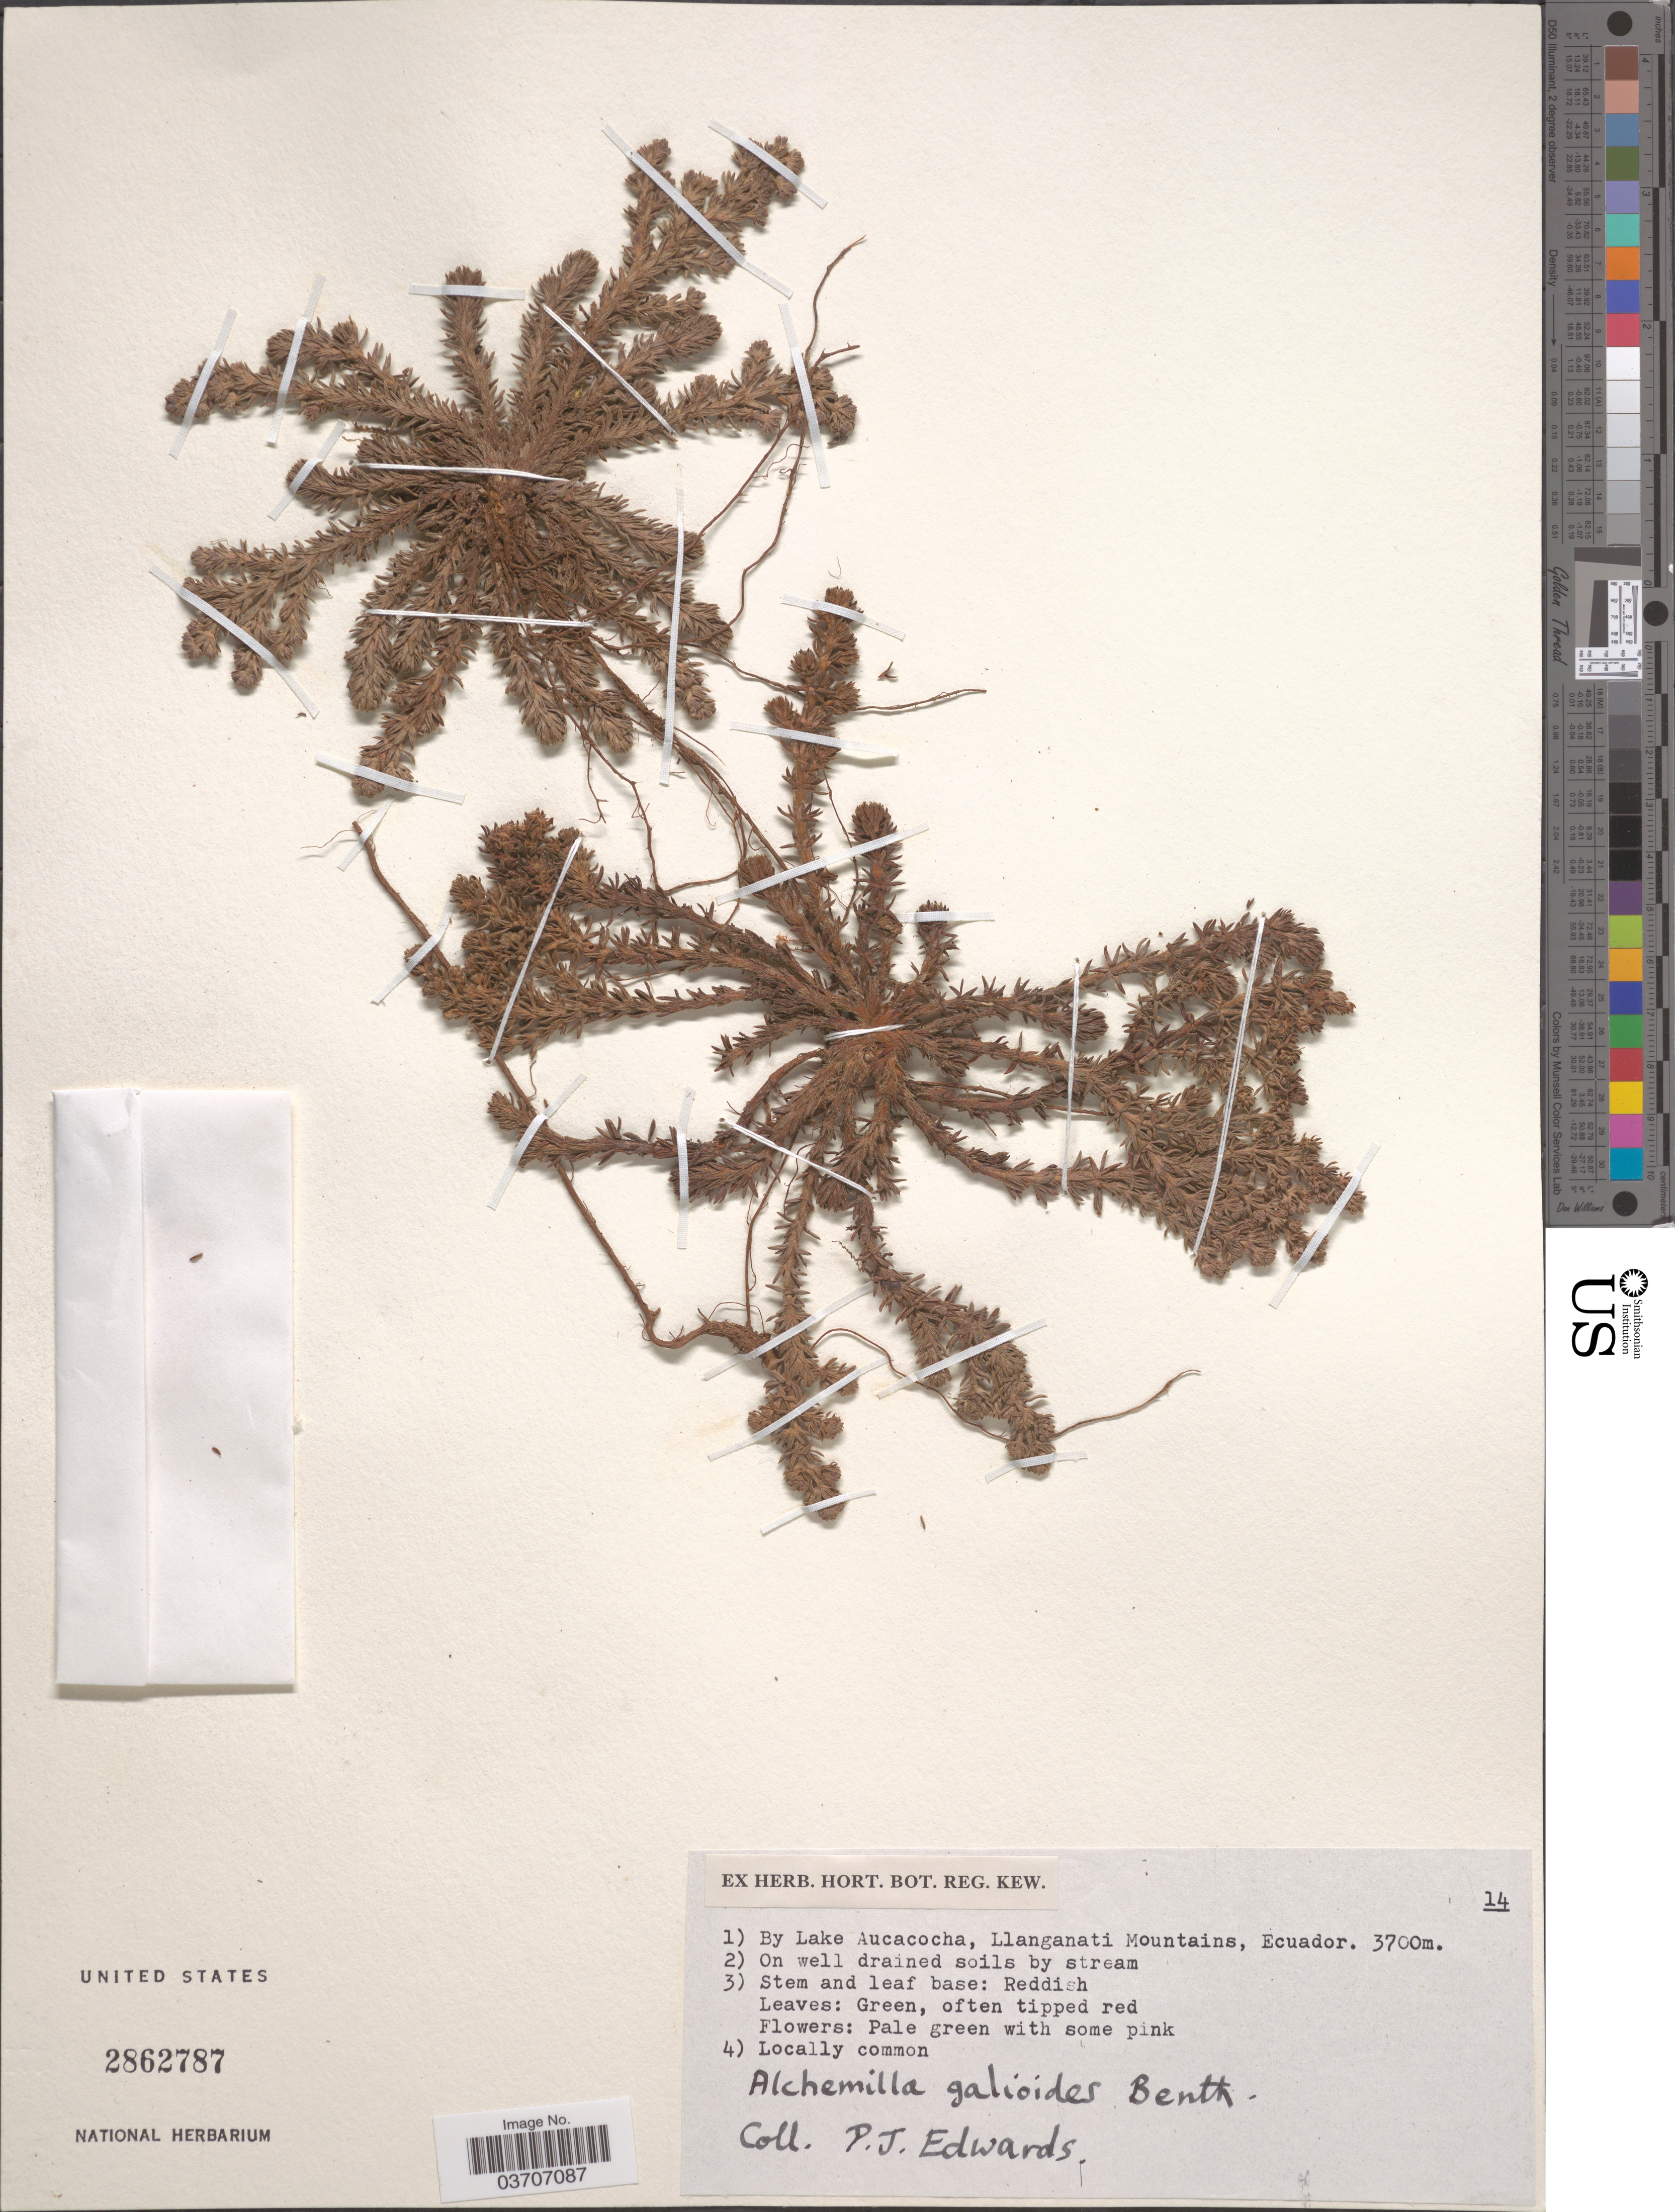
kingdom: Plantae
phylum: Tracheophyta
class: Magnoliopsida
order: Rosales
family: Rosaceae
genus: Lachemilla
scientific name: Lachemilla galioides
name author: (Benth.) Rothm.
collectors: P. Edwards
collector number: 14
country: Ecuador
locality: By Lake Aucacocha, Llanganati Mountains.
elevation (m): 3700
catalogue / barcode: US 2862787